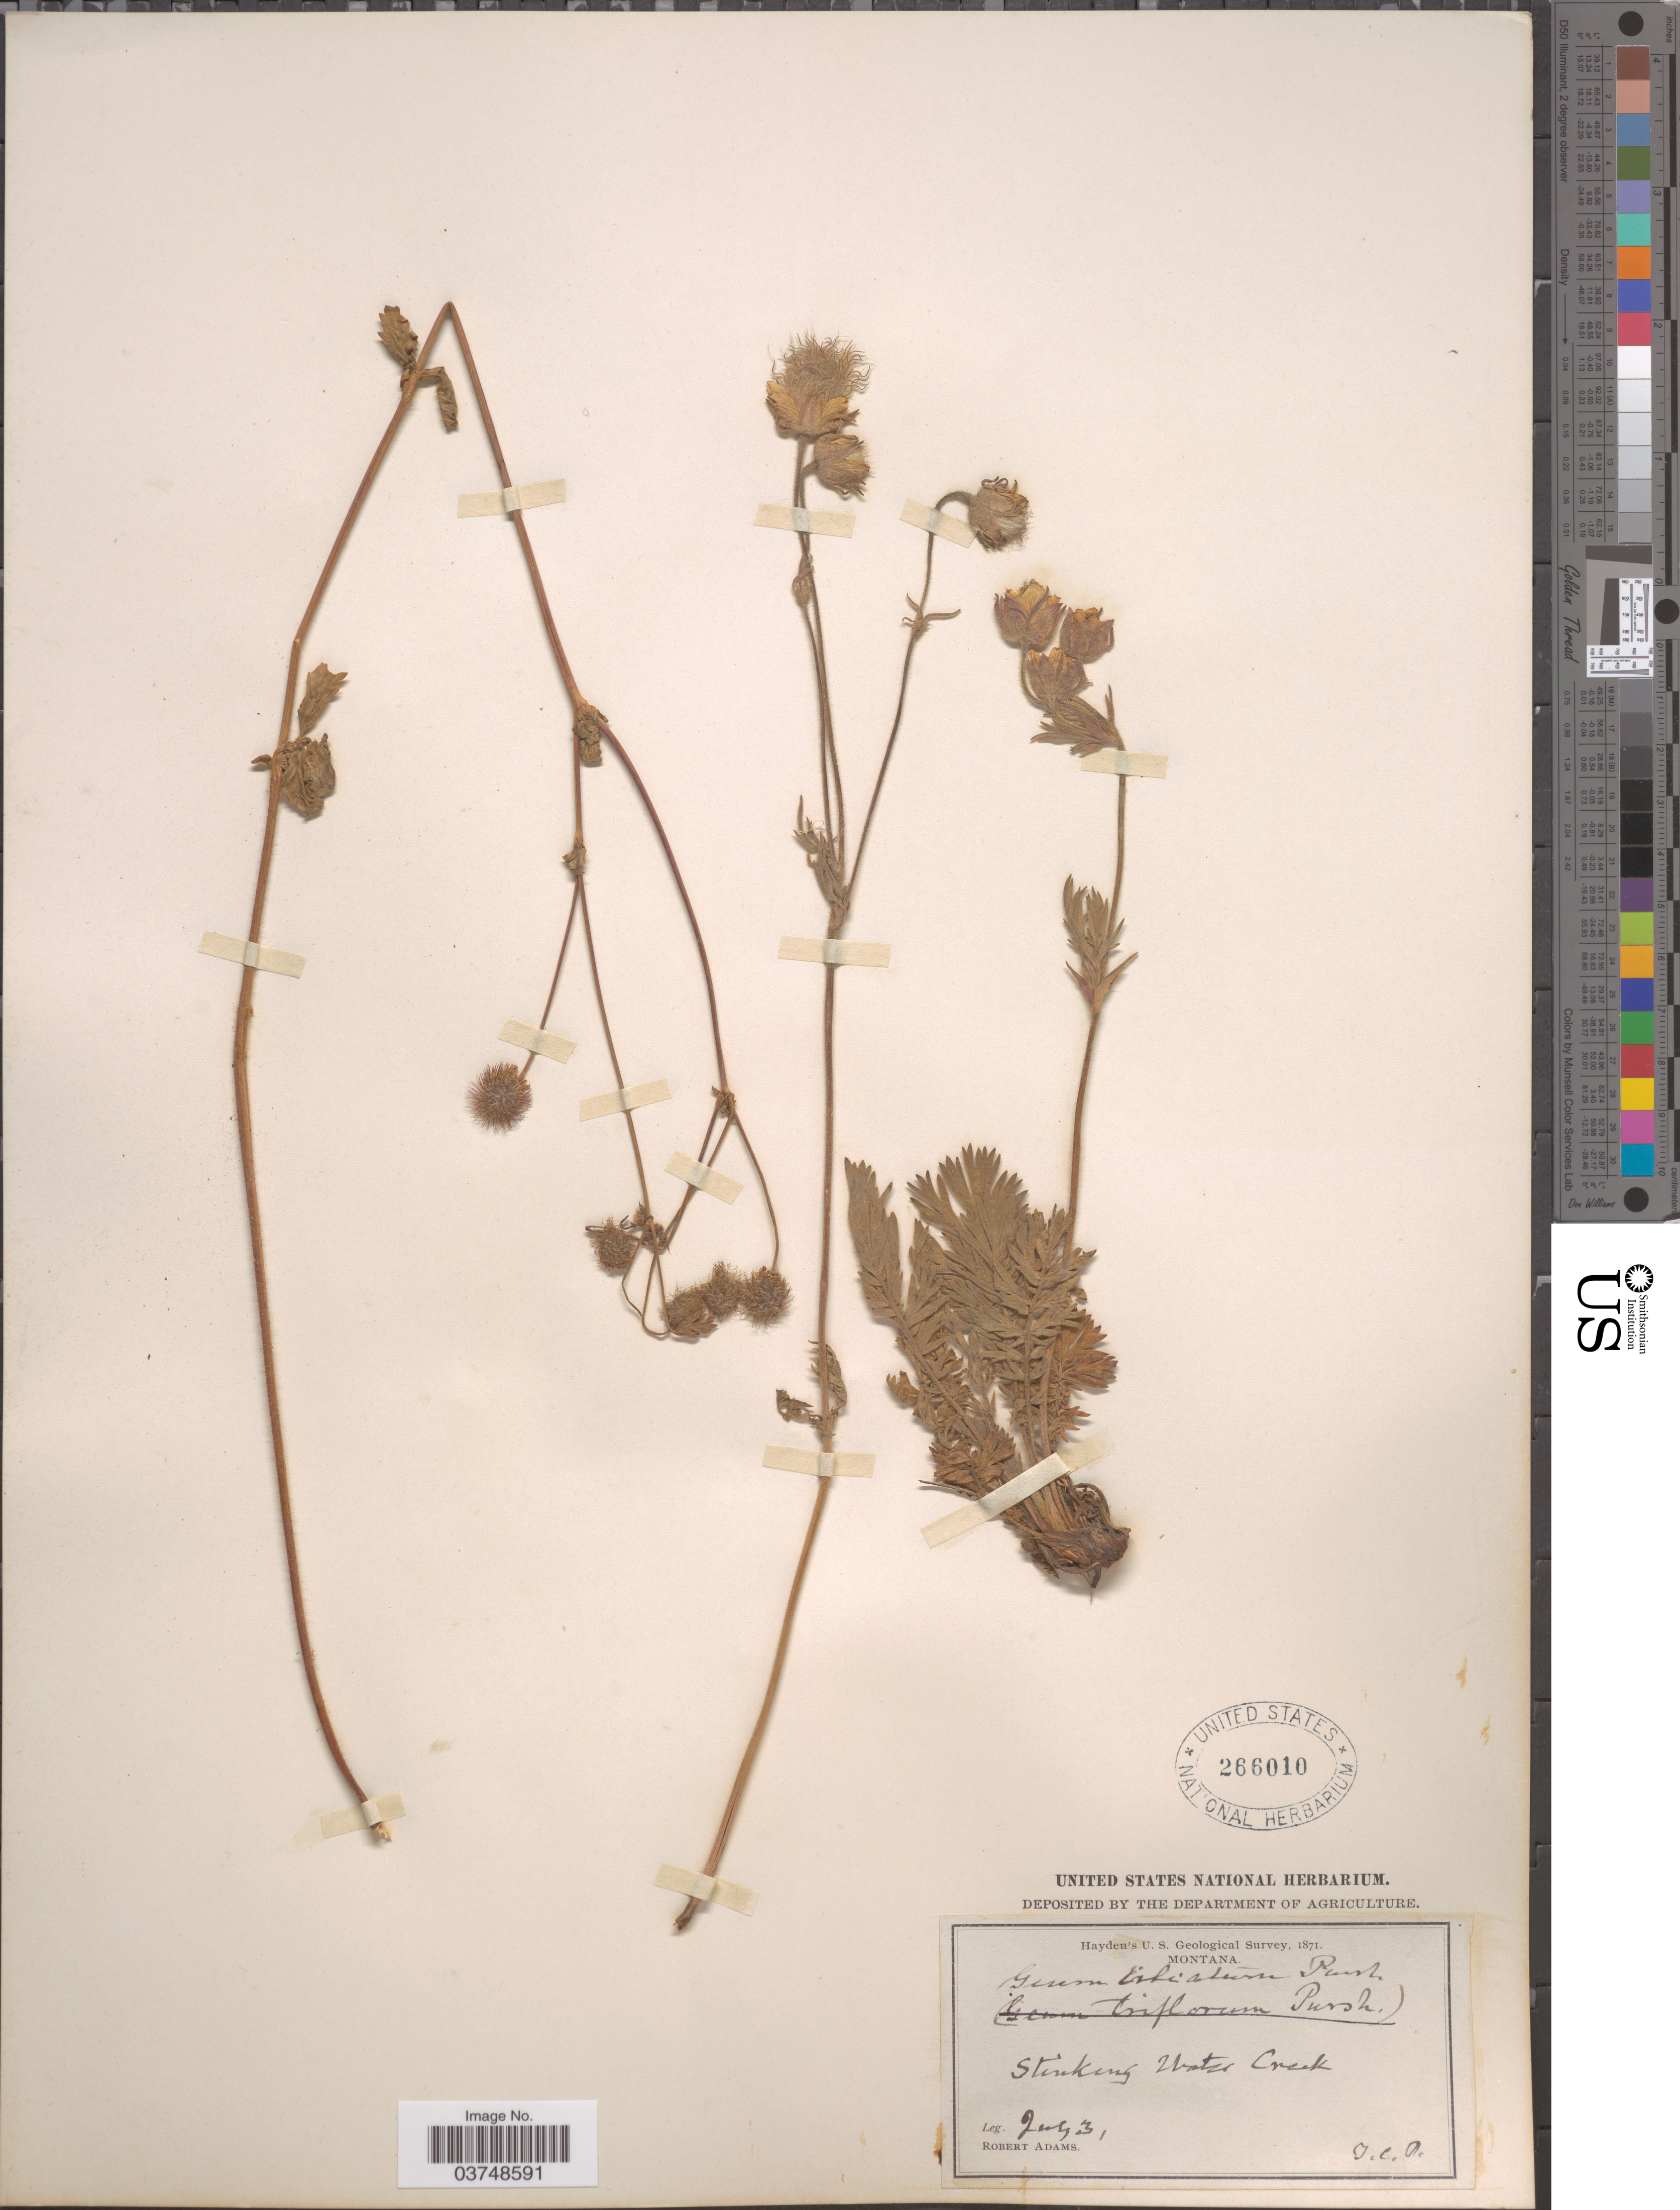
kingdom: Plantae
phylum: Tracheophyta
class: Magnoliopsida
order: Rosales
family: Rosaceae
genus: Geum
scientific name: Geum triflorum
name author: Pursh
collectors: R. Adams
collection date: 1871-07-03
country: United States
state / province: Montana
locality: Stinking Water Creek.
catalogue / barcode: US 266010